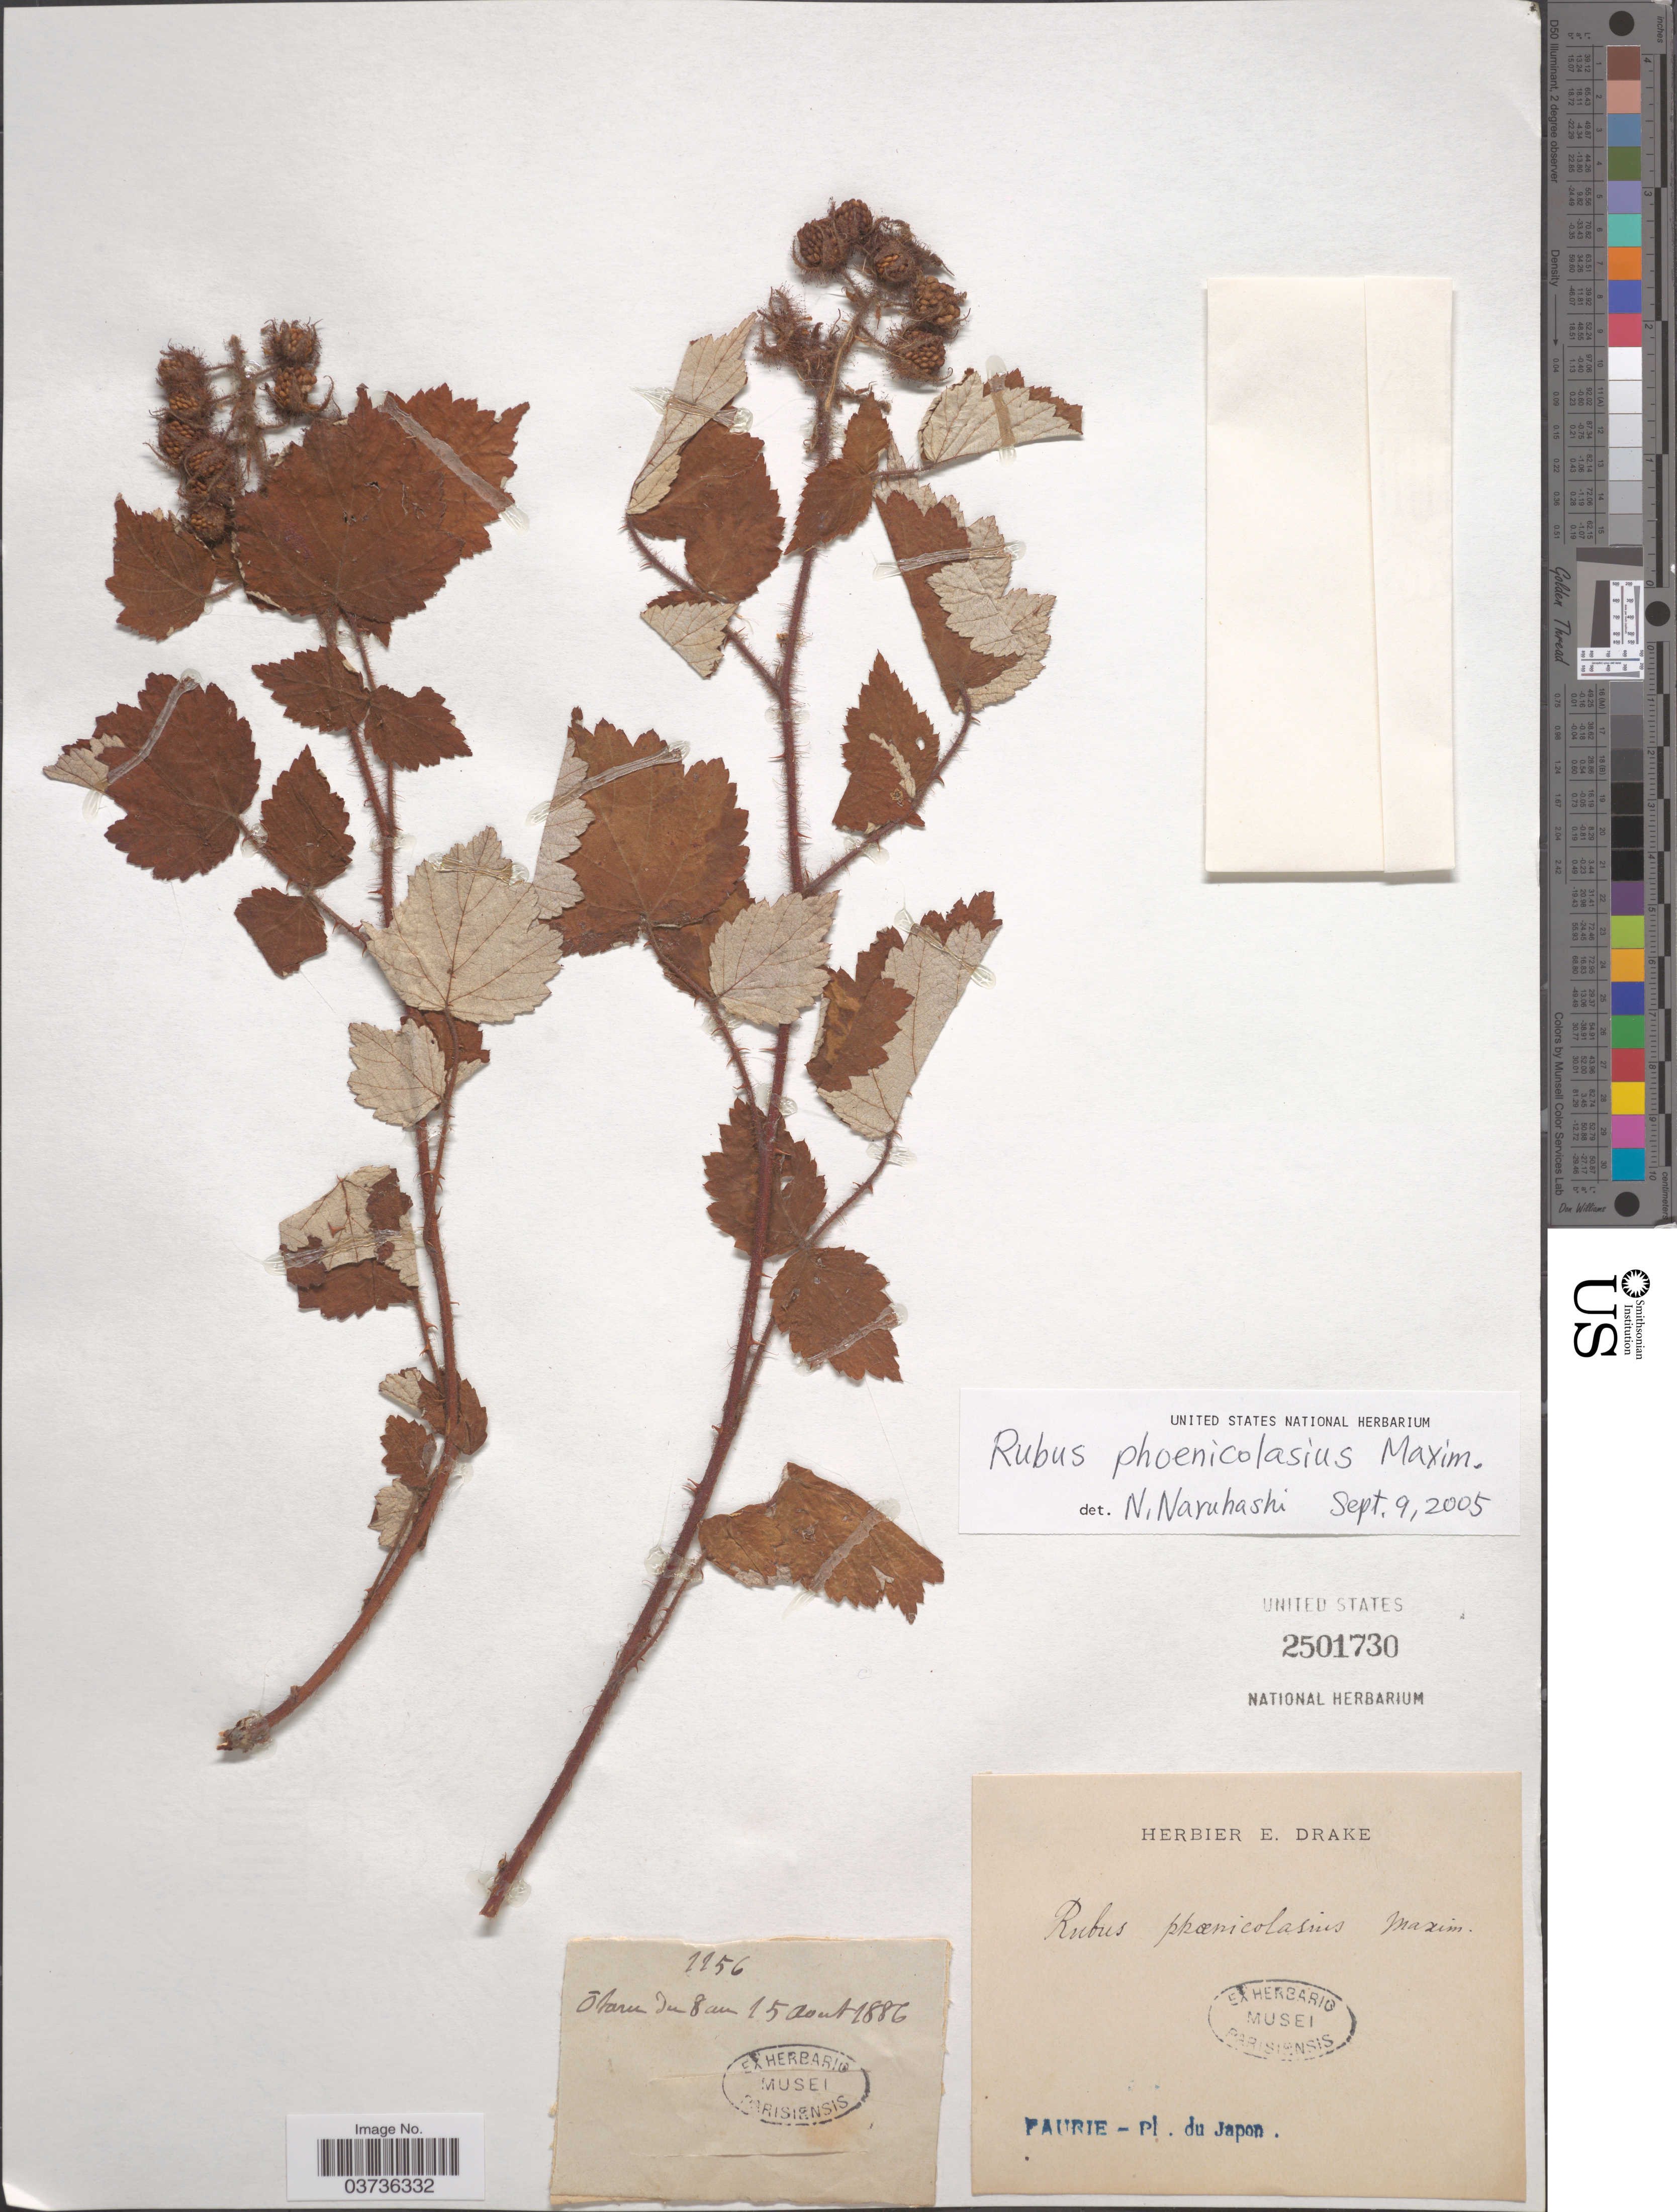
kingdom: Plantae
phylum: Tracheophyta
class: Magnoliopsida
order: Rosales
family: Rosaceae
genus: Rubus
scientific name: Rubus phoenicolasius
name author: Maxim.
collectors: -. Faurie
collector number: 1156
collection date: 1886-08-15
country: Japan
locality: Otaru du San.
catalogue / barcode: US 2501730